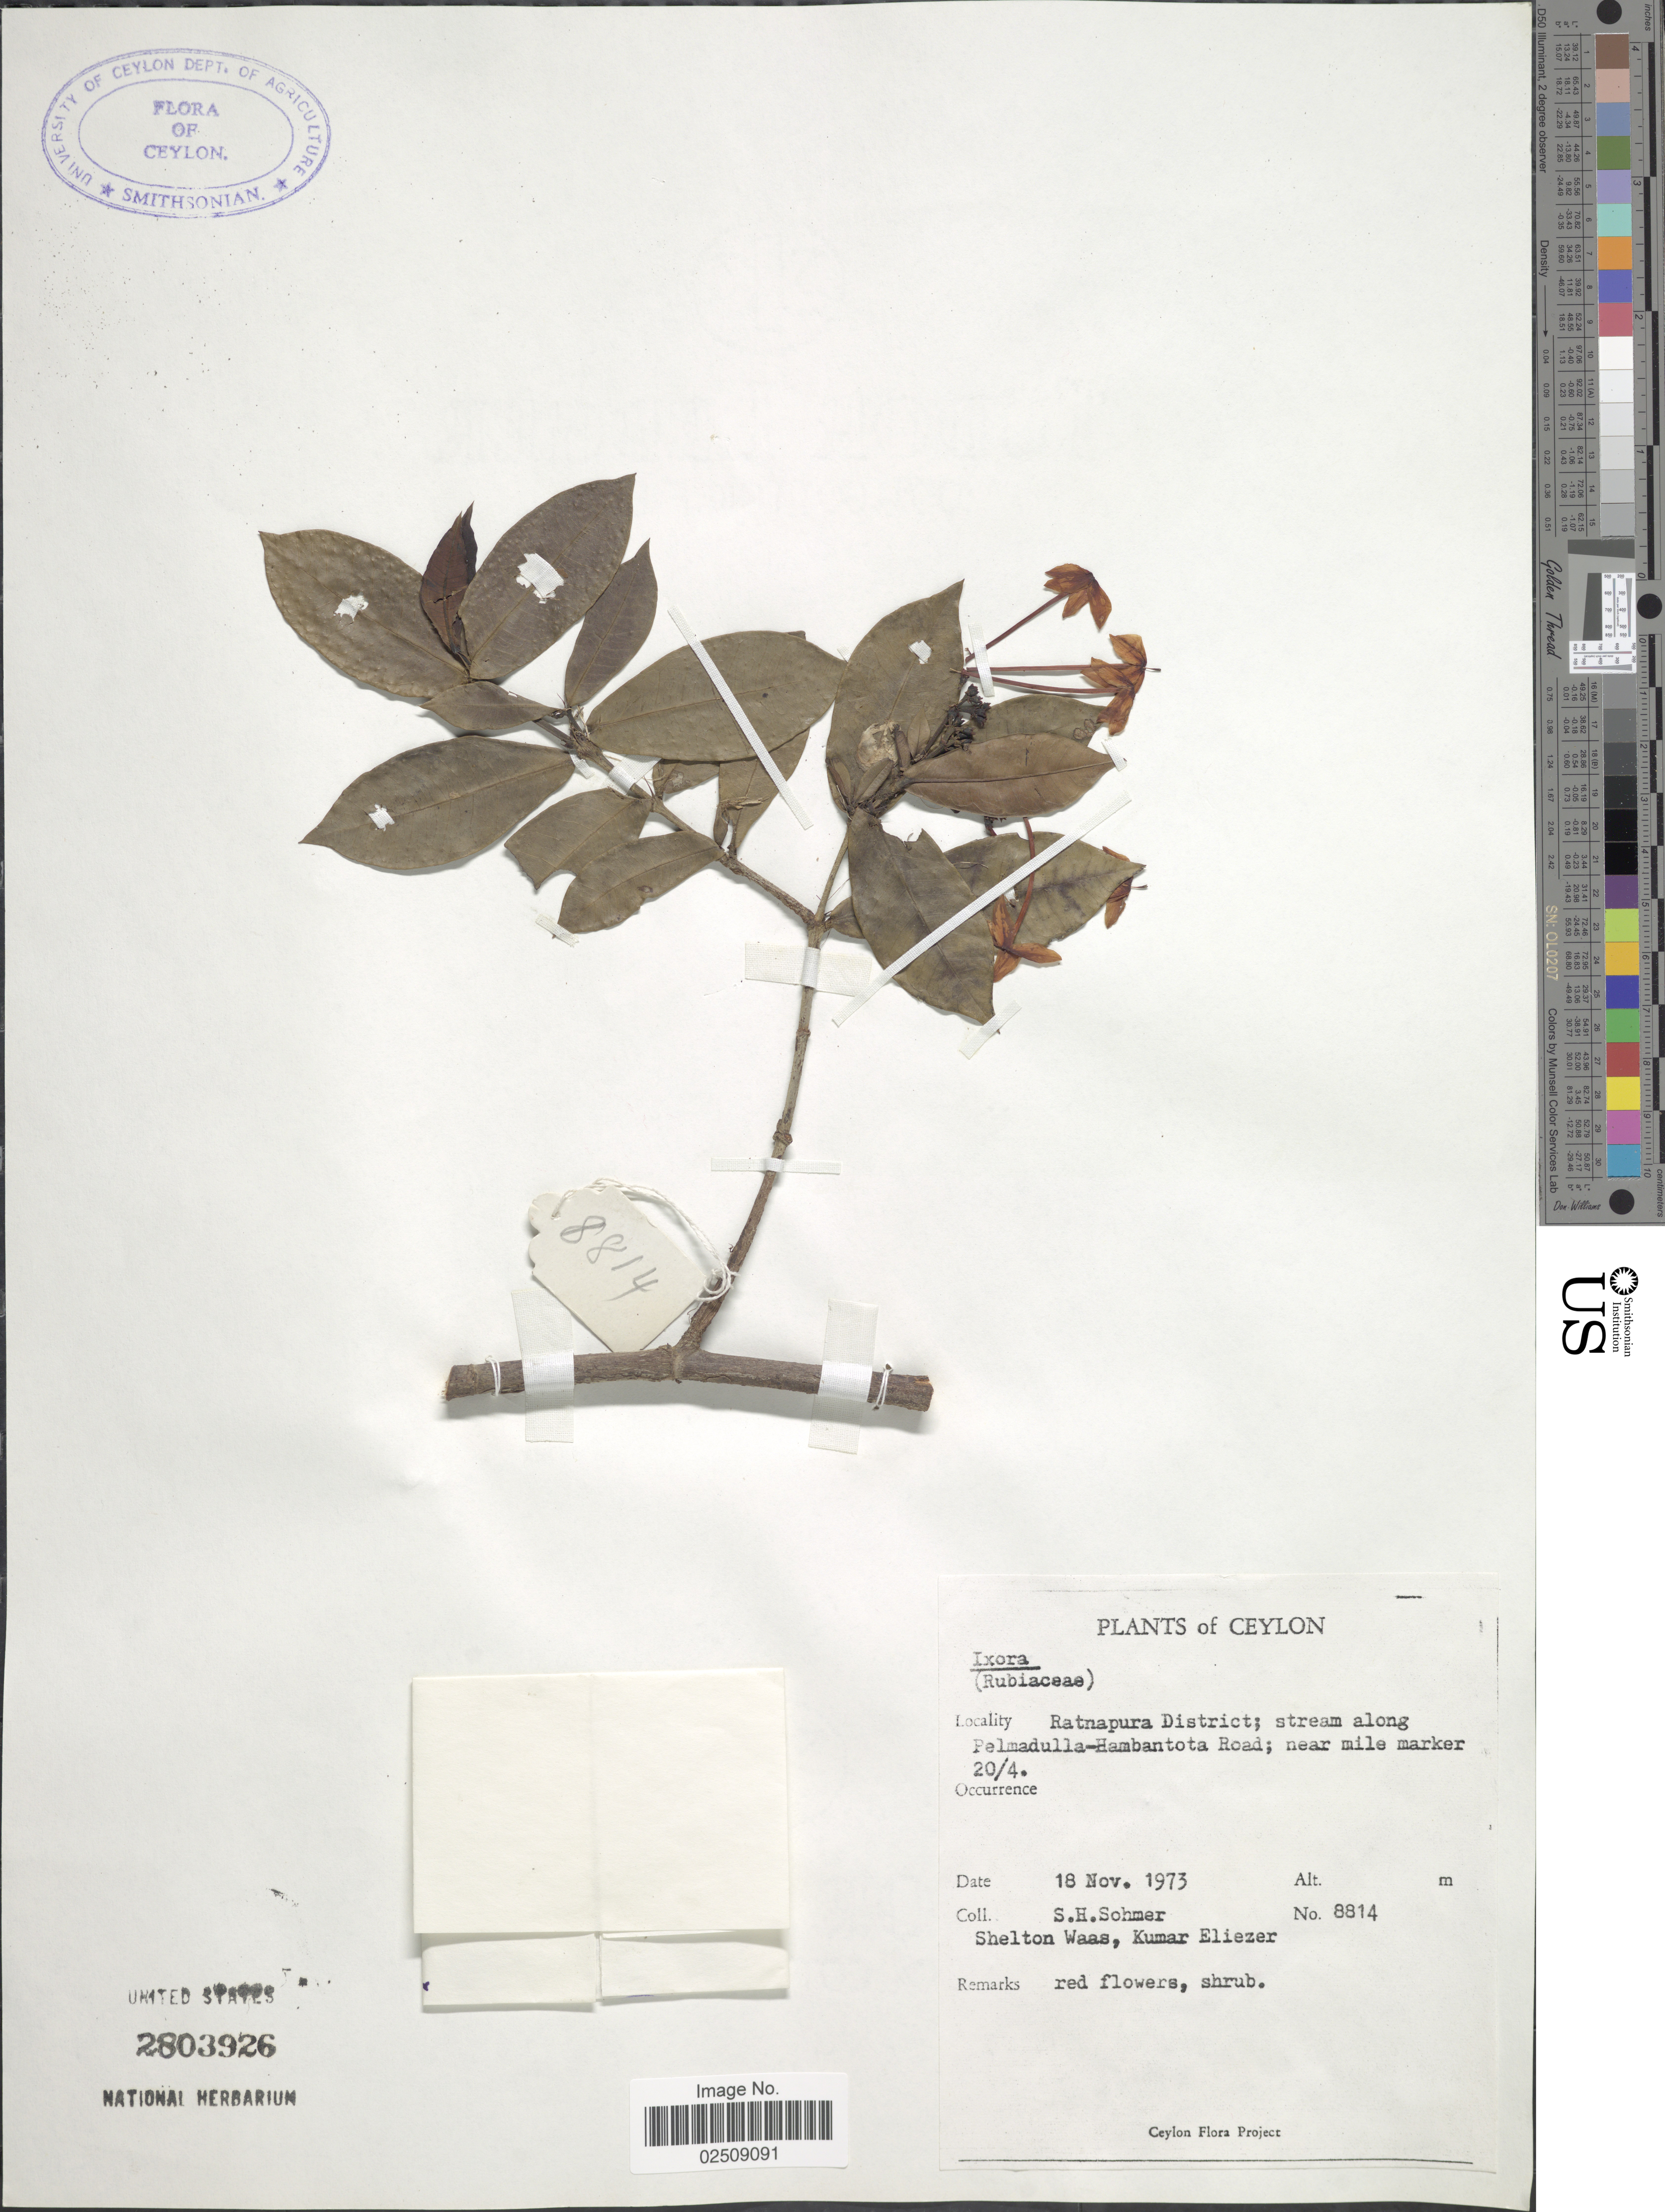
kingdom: Plantae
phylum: Tracheophyta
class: Magnoliopsida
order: Gentianales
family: Rubiaceae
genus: Ixora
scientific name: Ixora coccinea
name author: L.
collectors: S. H. Sohmer, S. Waas & K. Eliezer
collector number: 8814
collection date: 1973-11-18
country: Sri Lanka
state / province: Sabaragamuwa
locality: Ceylon. Ratnapura District; stream along Pelmadulla- Hambantota Road; near mile marker 20/4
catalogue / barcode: US 2803926